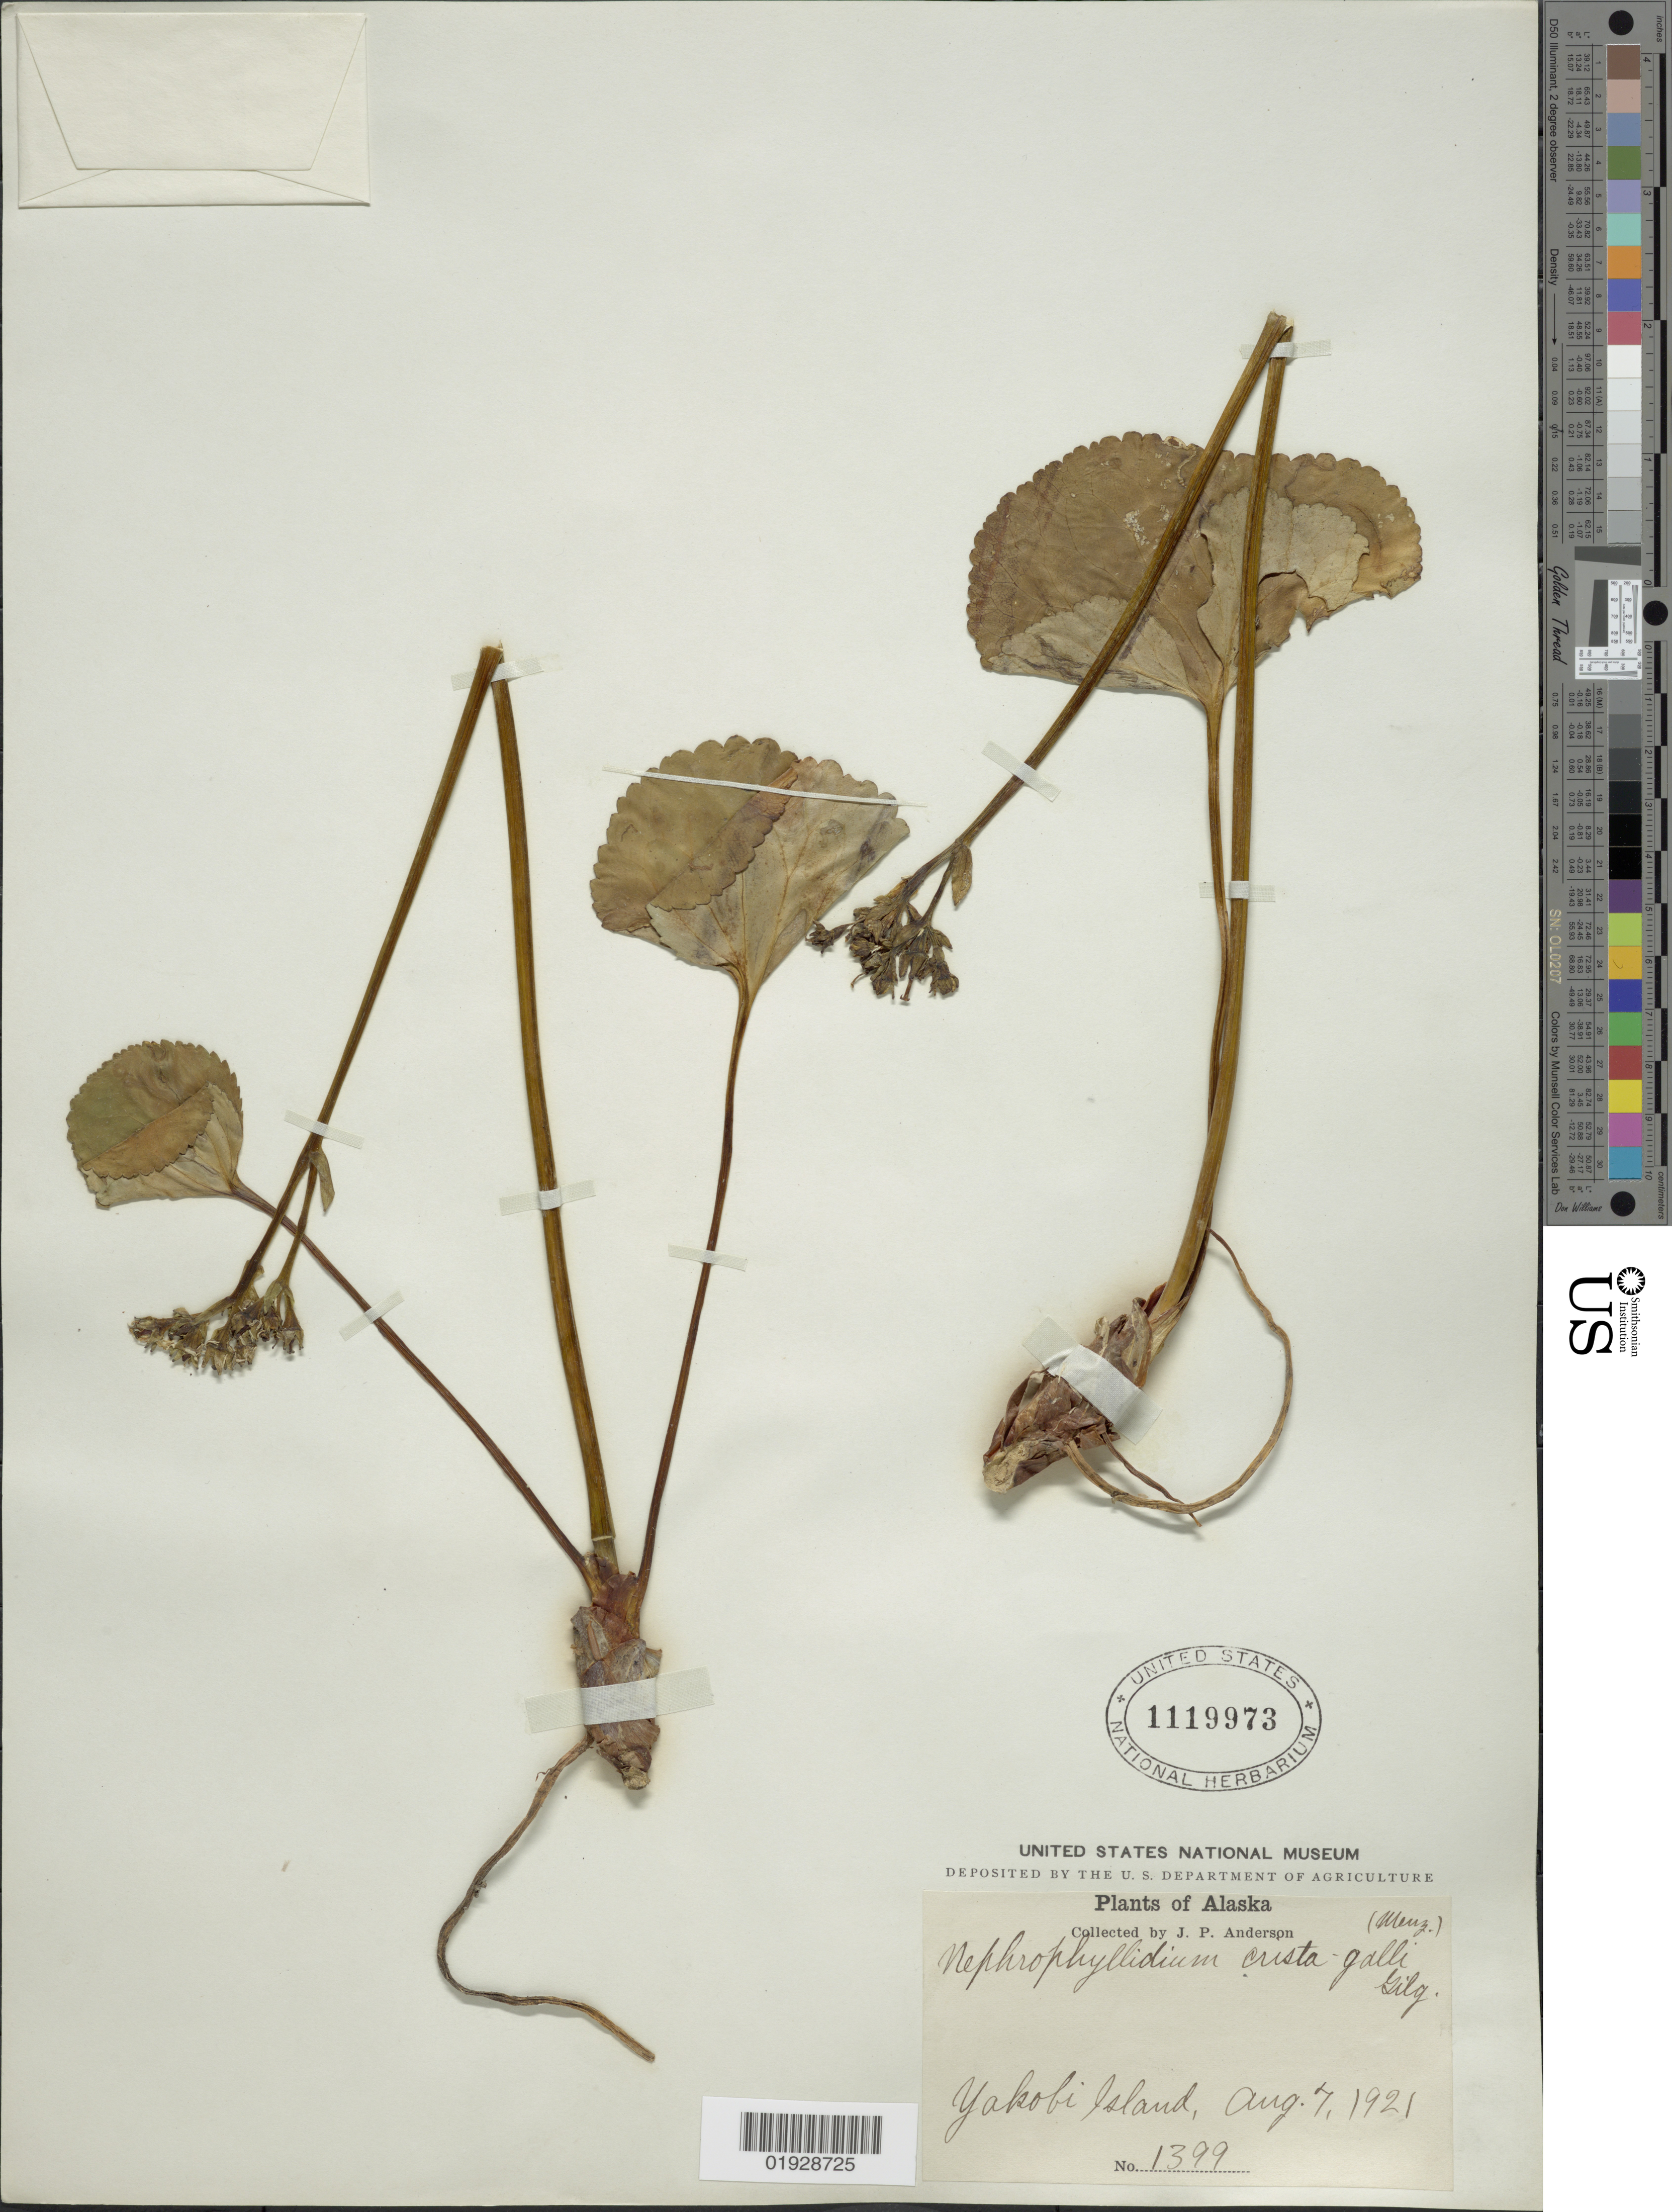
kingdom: Plantae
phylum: Tracheophyta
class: Magnoliopsida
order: Asterales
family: Menyanthaceae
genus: Nephrophyllidium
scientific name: Nephrophyllidium crista-galli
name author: (Menzies ex Hook.) Gilg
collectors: J. P. Anderson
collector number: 1399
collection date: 1921-08-07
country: United States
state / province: Alaska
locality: Yakobi Island.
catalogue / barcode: US 1119973